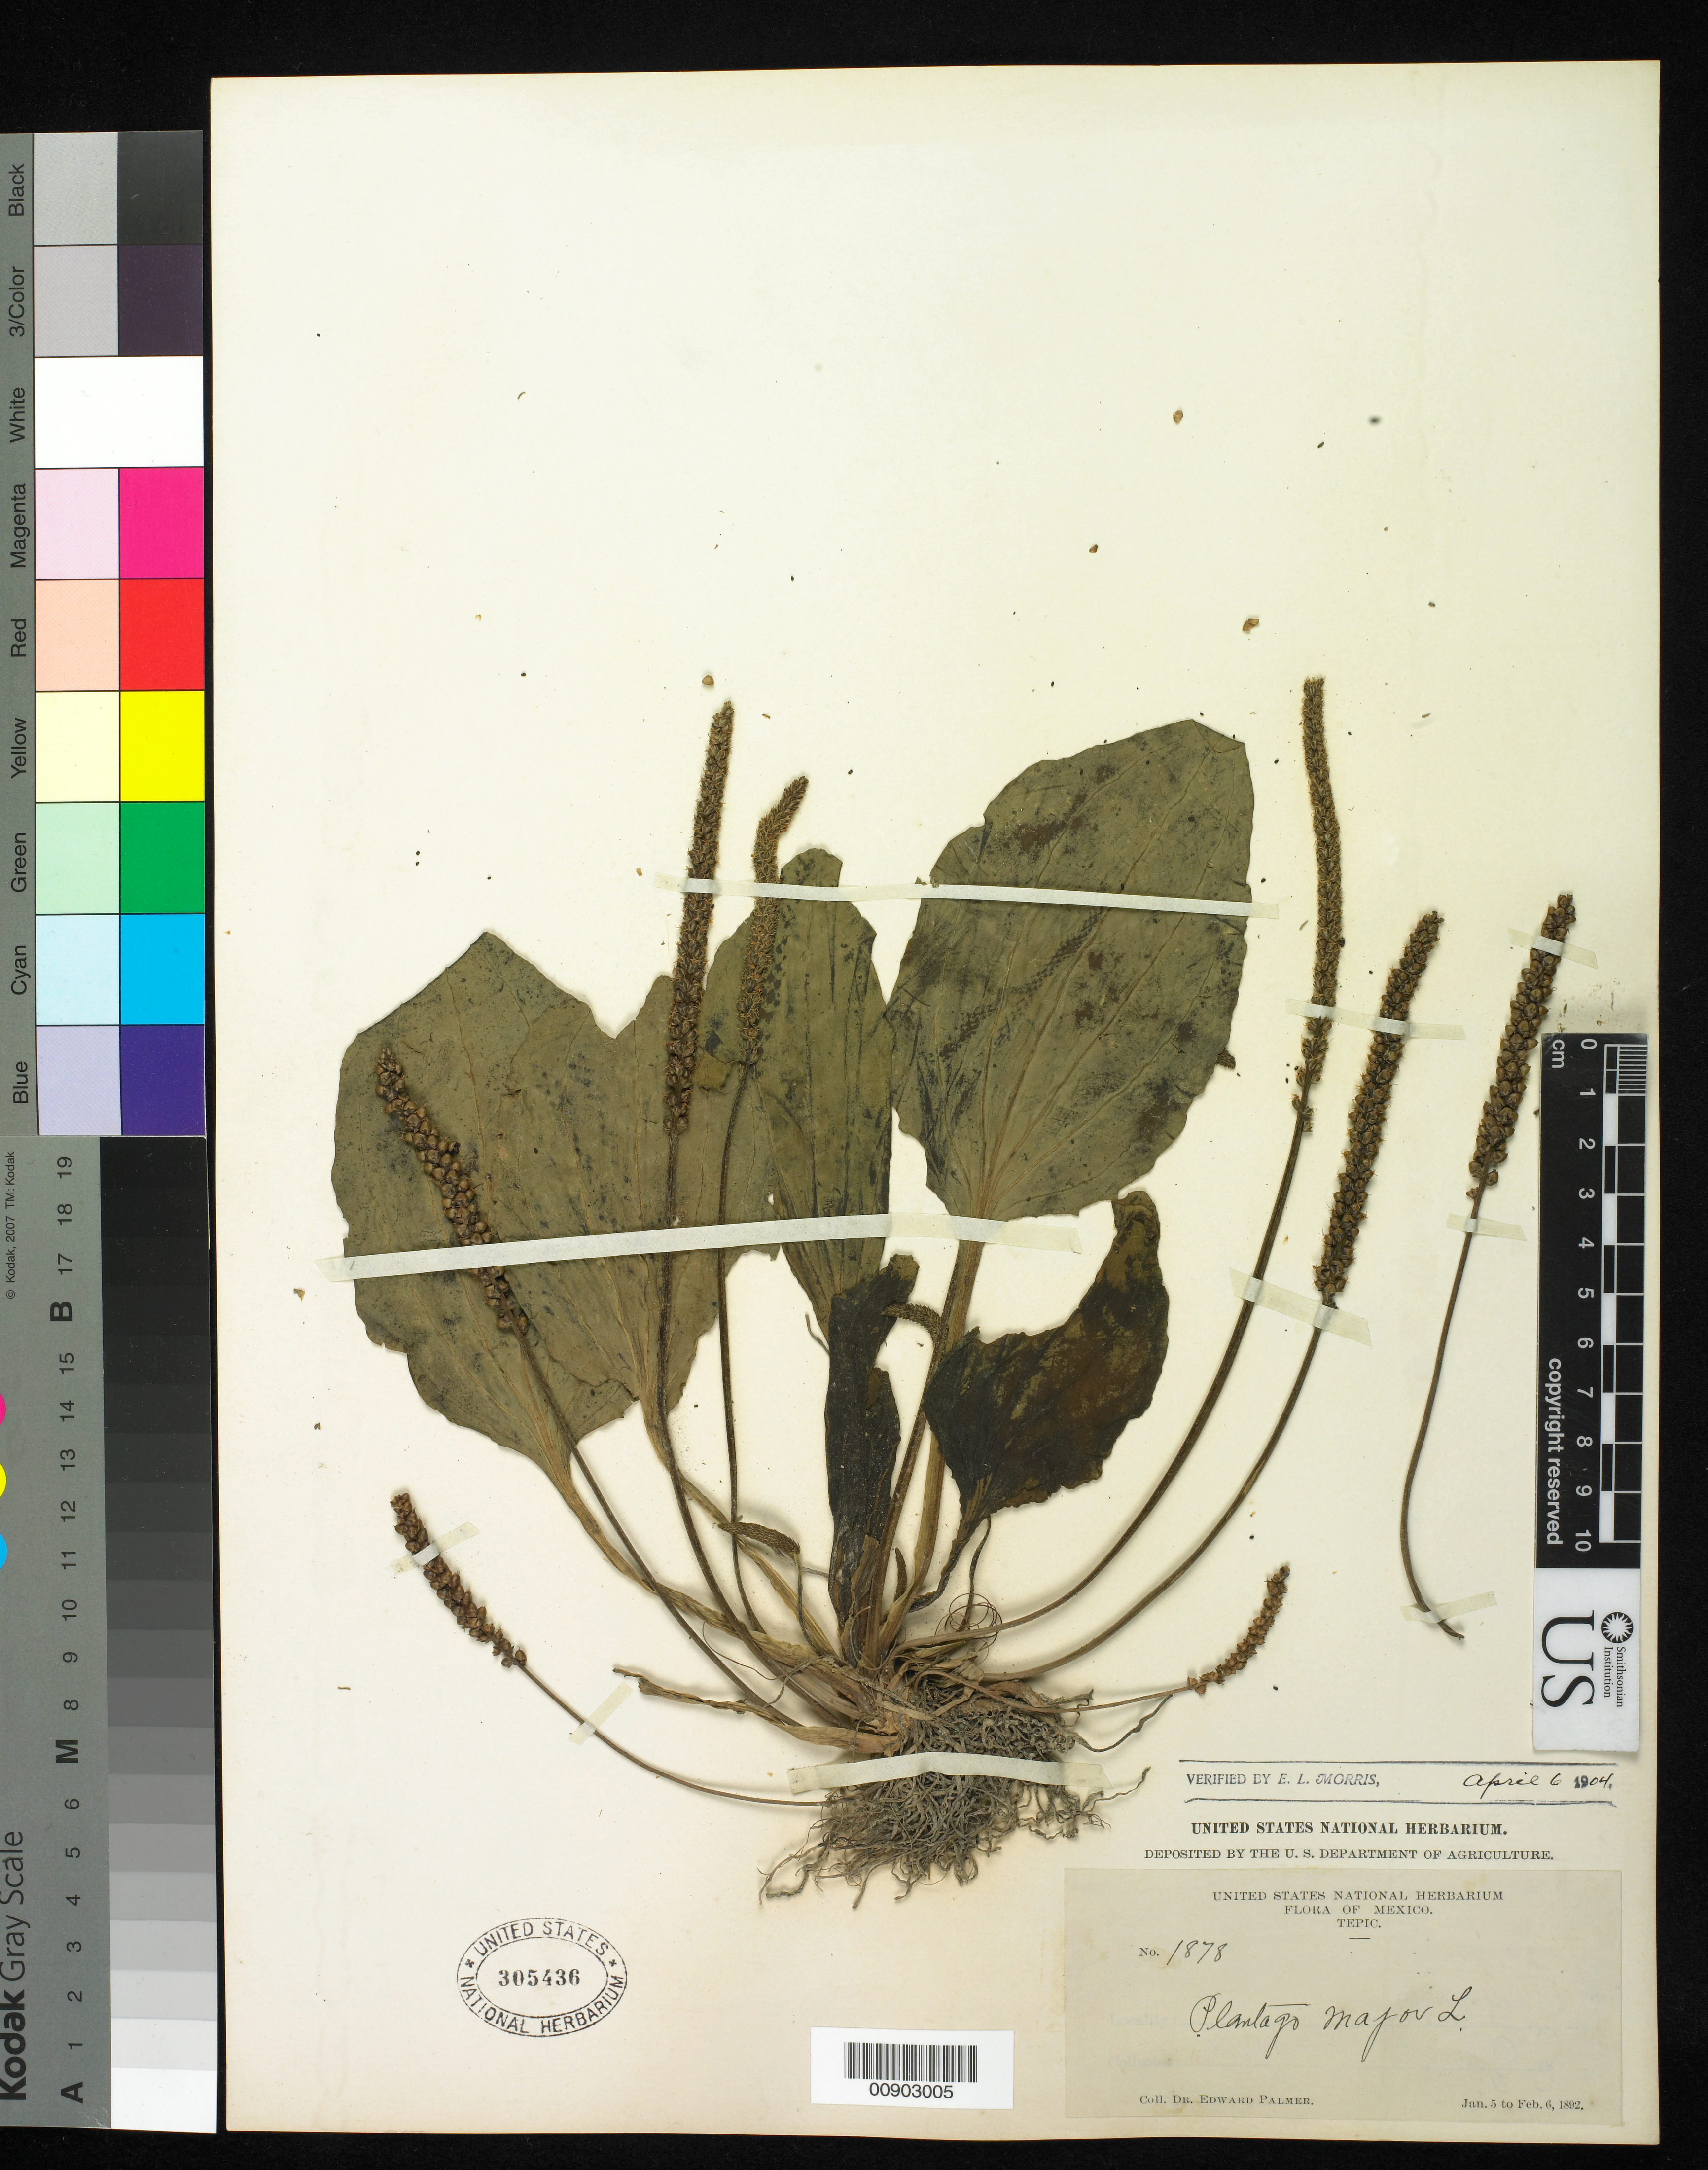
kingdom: Plantae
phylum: Tracheophyta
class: Magnoliopsida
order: Lamiales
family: Plantaginaceae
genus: Plantago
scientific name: Plantago major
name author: L.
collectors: E. Palmer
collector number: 1878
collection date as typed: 05 Jan 1892 to 06 Feb 1892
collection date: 1892-01-05/1892-02-06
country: Mexico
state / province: Nayarit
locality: Tepic, Nayarit.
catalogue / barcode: US 305436